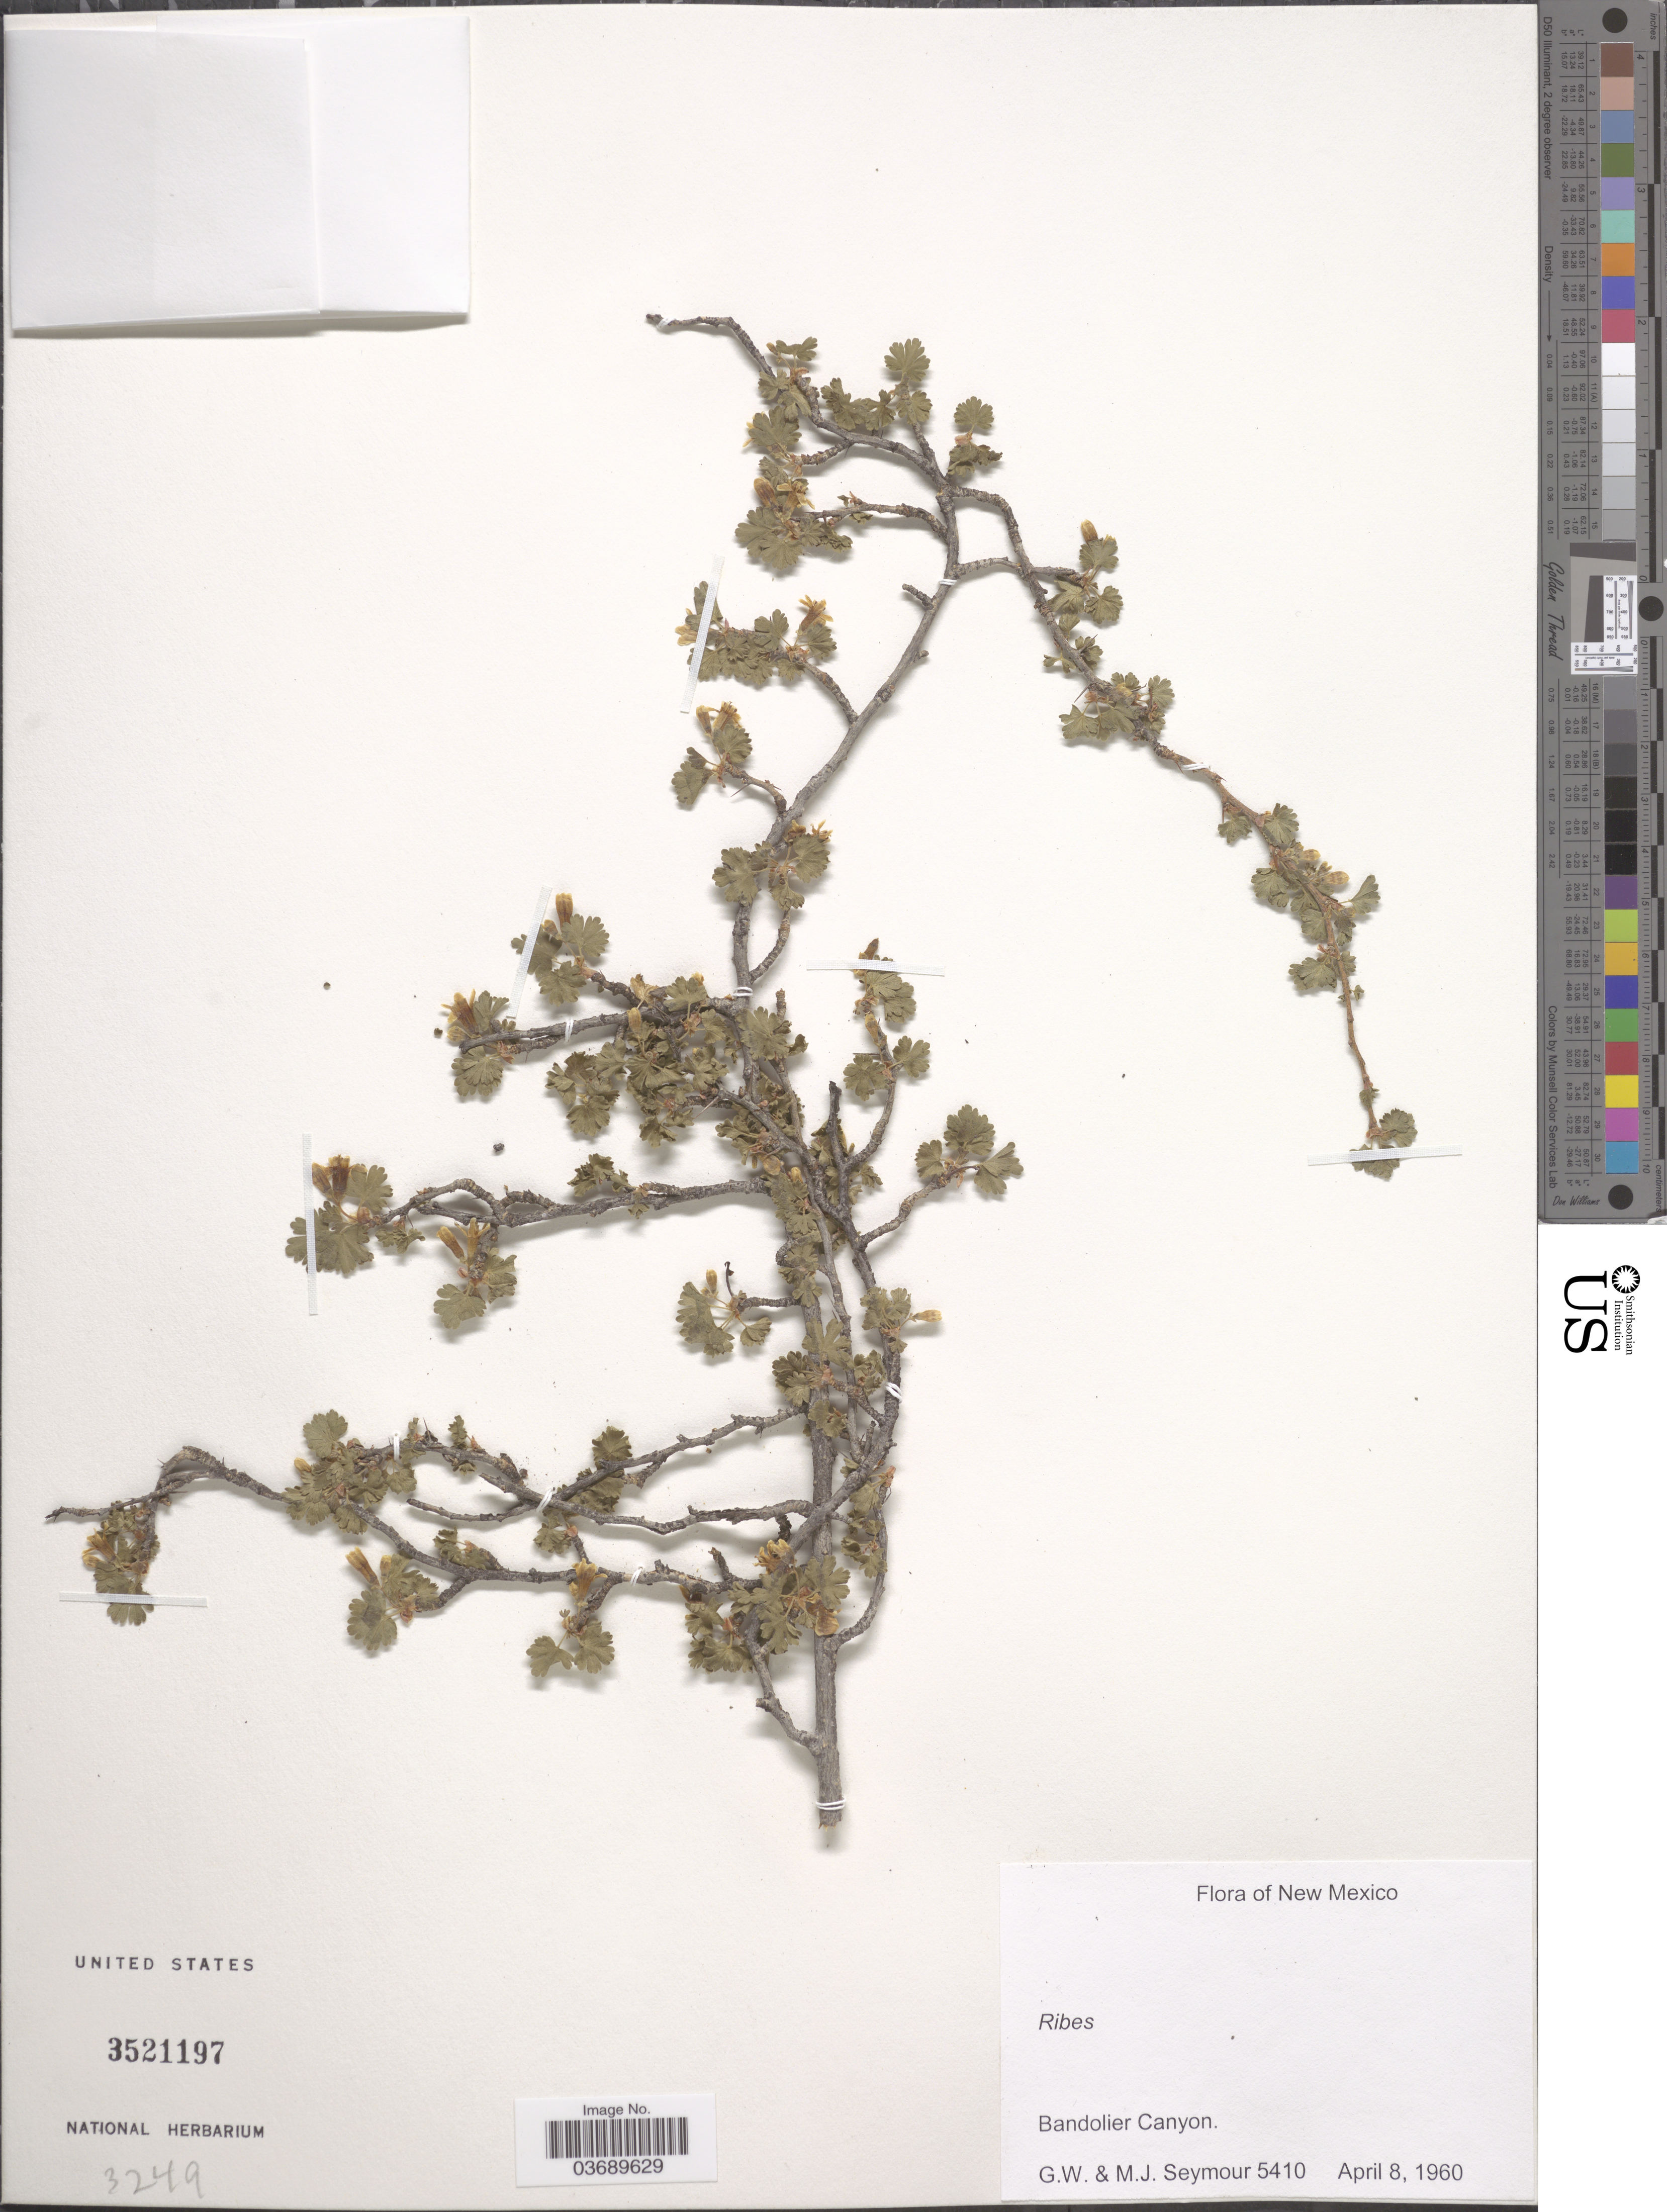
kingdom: Plantae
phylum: Tracheophyta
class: Magnoliopsida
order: Saxifragales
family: Grossulariaceae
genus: Ribes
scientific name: Ribes sp.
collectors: G. Seymour & M. Seymour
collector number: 5410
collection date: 1960-04-08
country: United States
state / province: New Mexico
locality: Bandolier Canyon.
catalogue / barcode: US 3521197